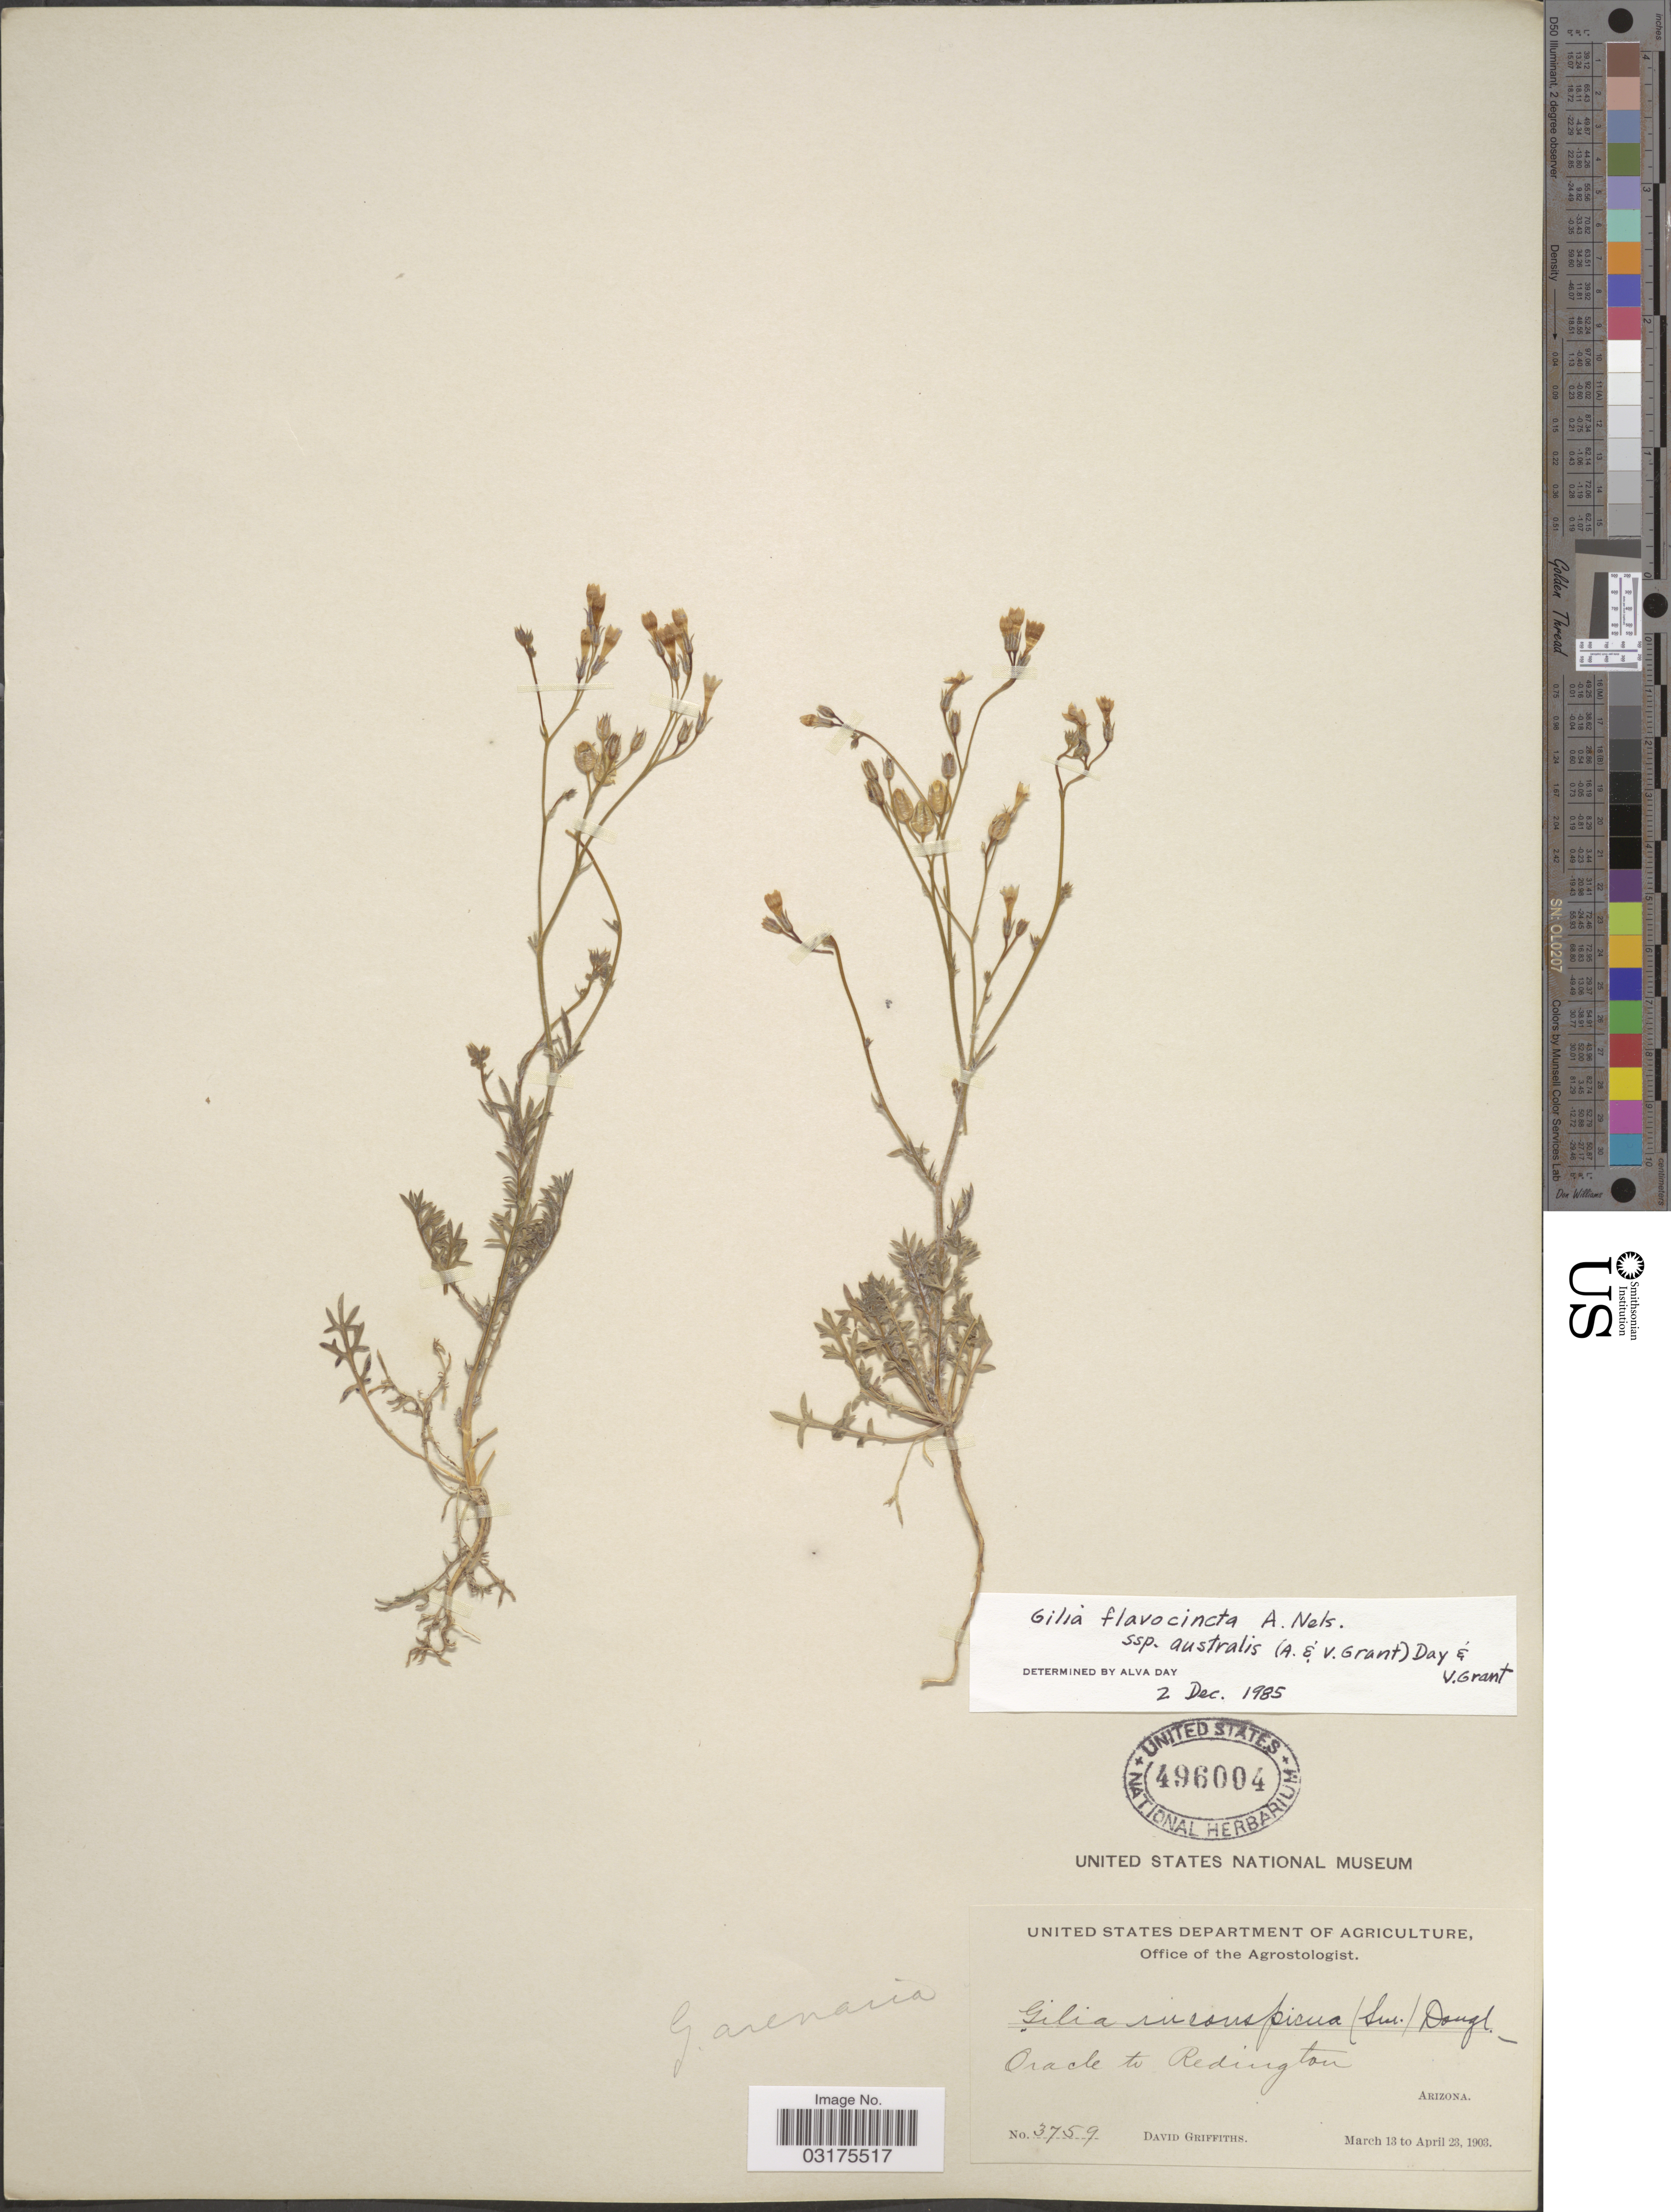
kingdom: Plantae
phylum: Tracheophyta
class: Magnoliopsida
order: Ericales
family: Polemoniaceae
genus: Gilia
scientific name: Gilia flavocincta subsp. australis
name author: A. Nelson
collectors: D. Griffiths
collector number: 3759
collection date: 1903-03-13/1903-04-23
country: United States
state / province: Arizona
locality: Oracle to Redington.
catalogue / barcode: US 496004